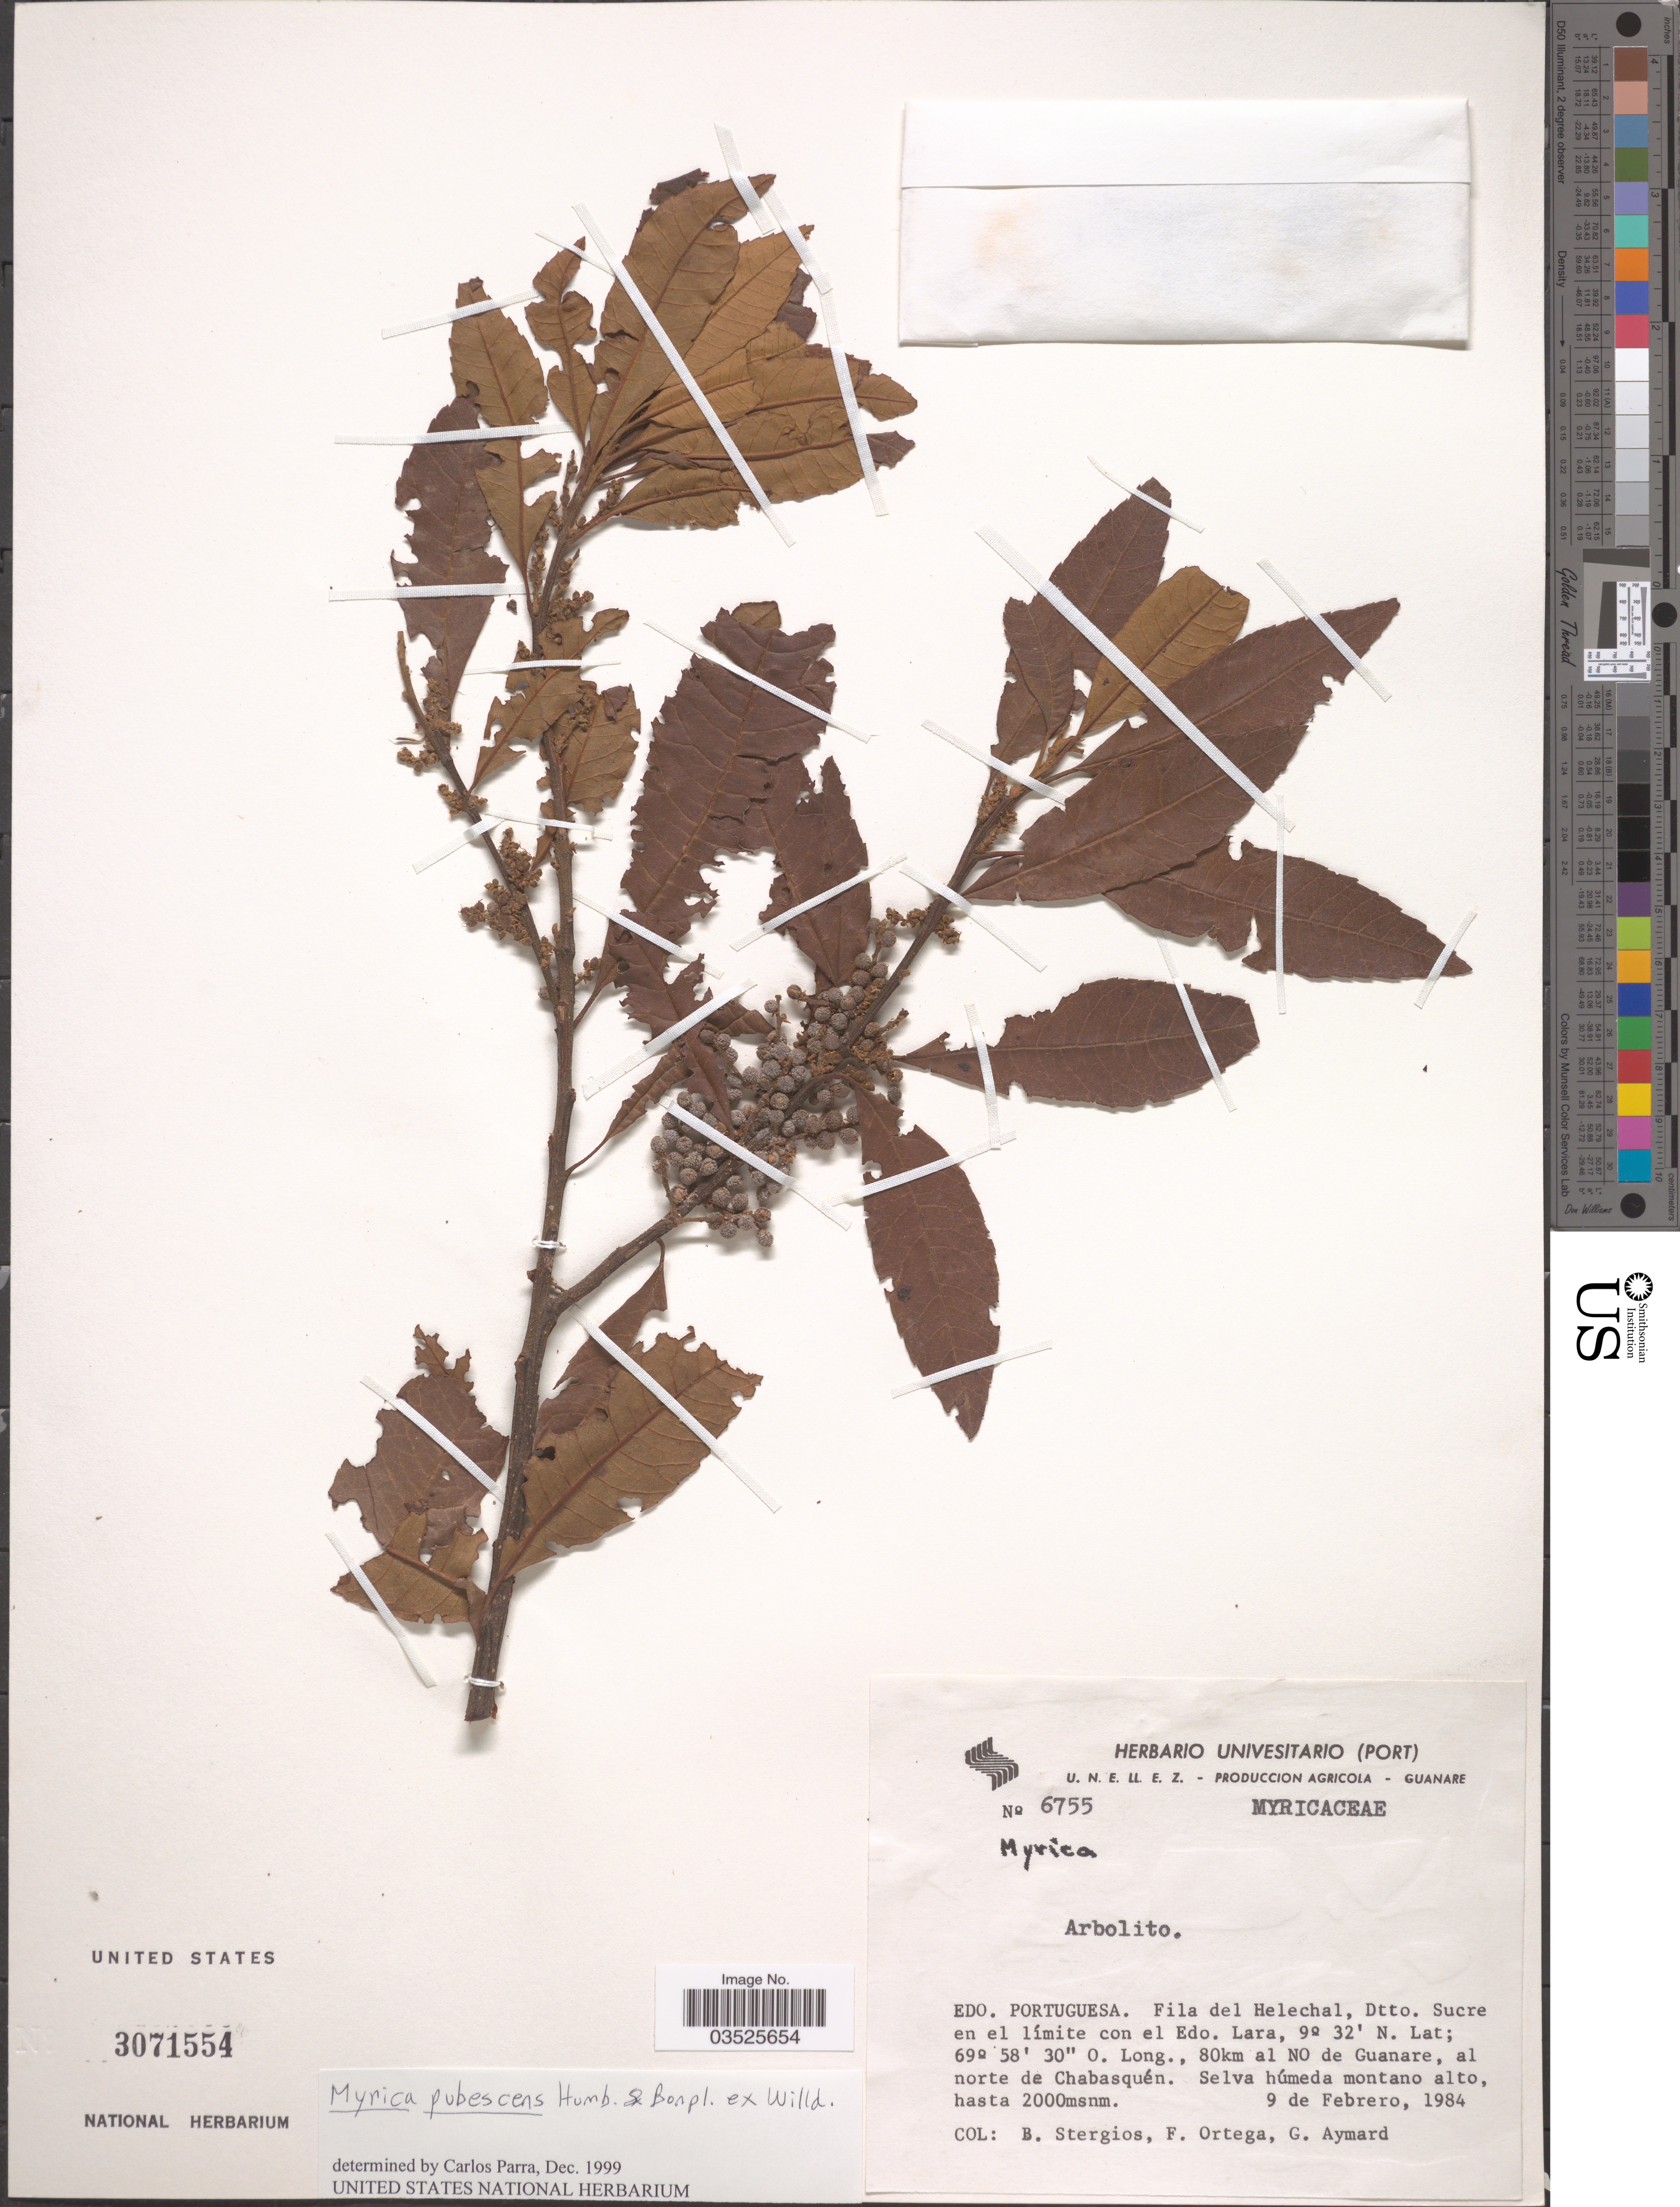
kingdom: Plantae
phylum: Tracheophyta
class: Magnoliopsida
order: Fagales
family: Myricaceae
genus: Morella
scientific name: Morella pubescens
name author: (Humb. & Bonpl. ex Willd.) Wilbur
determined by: Strong, M. T., (US), Smithsonian Institution - National Museum of Natural History (UNITED STATES)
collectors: B. G. Stergios, F. J. Ortega & G. A. Aymard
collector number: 6755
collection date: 1984-02-09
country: Venezuela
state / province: Portuguesa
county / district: Sucre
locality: Fila del Helechal, en el límite con el Edo. Lara, 80 km NO de Guanare, al N de Chabasquén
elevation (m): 2000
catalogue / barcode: US 3071554